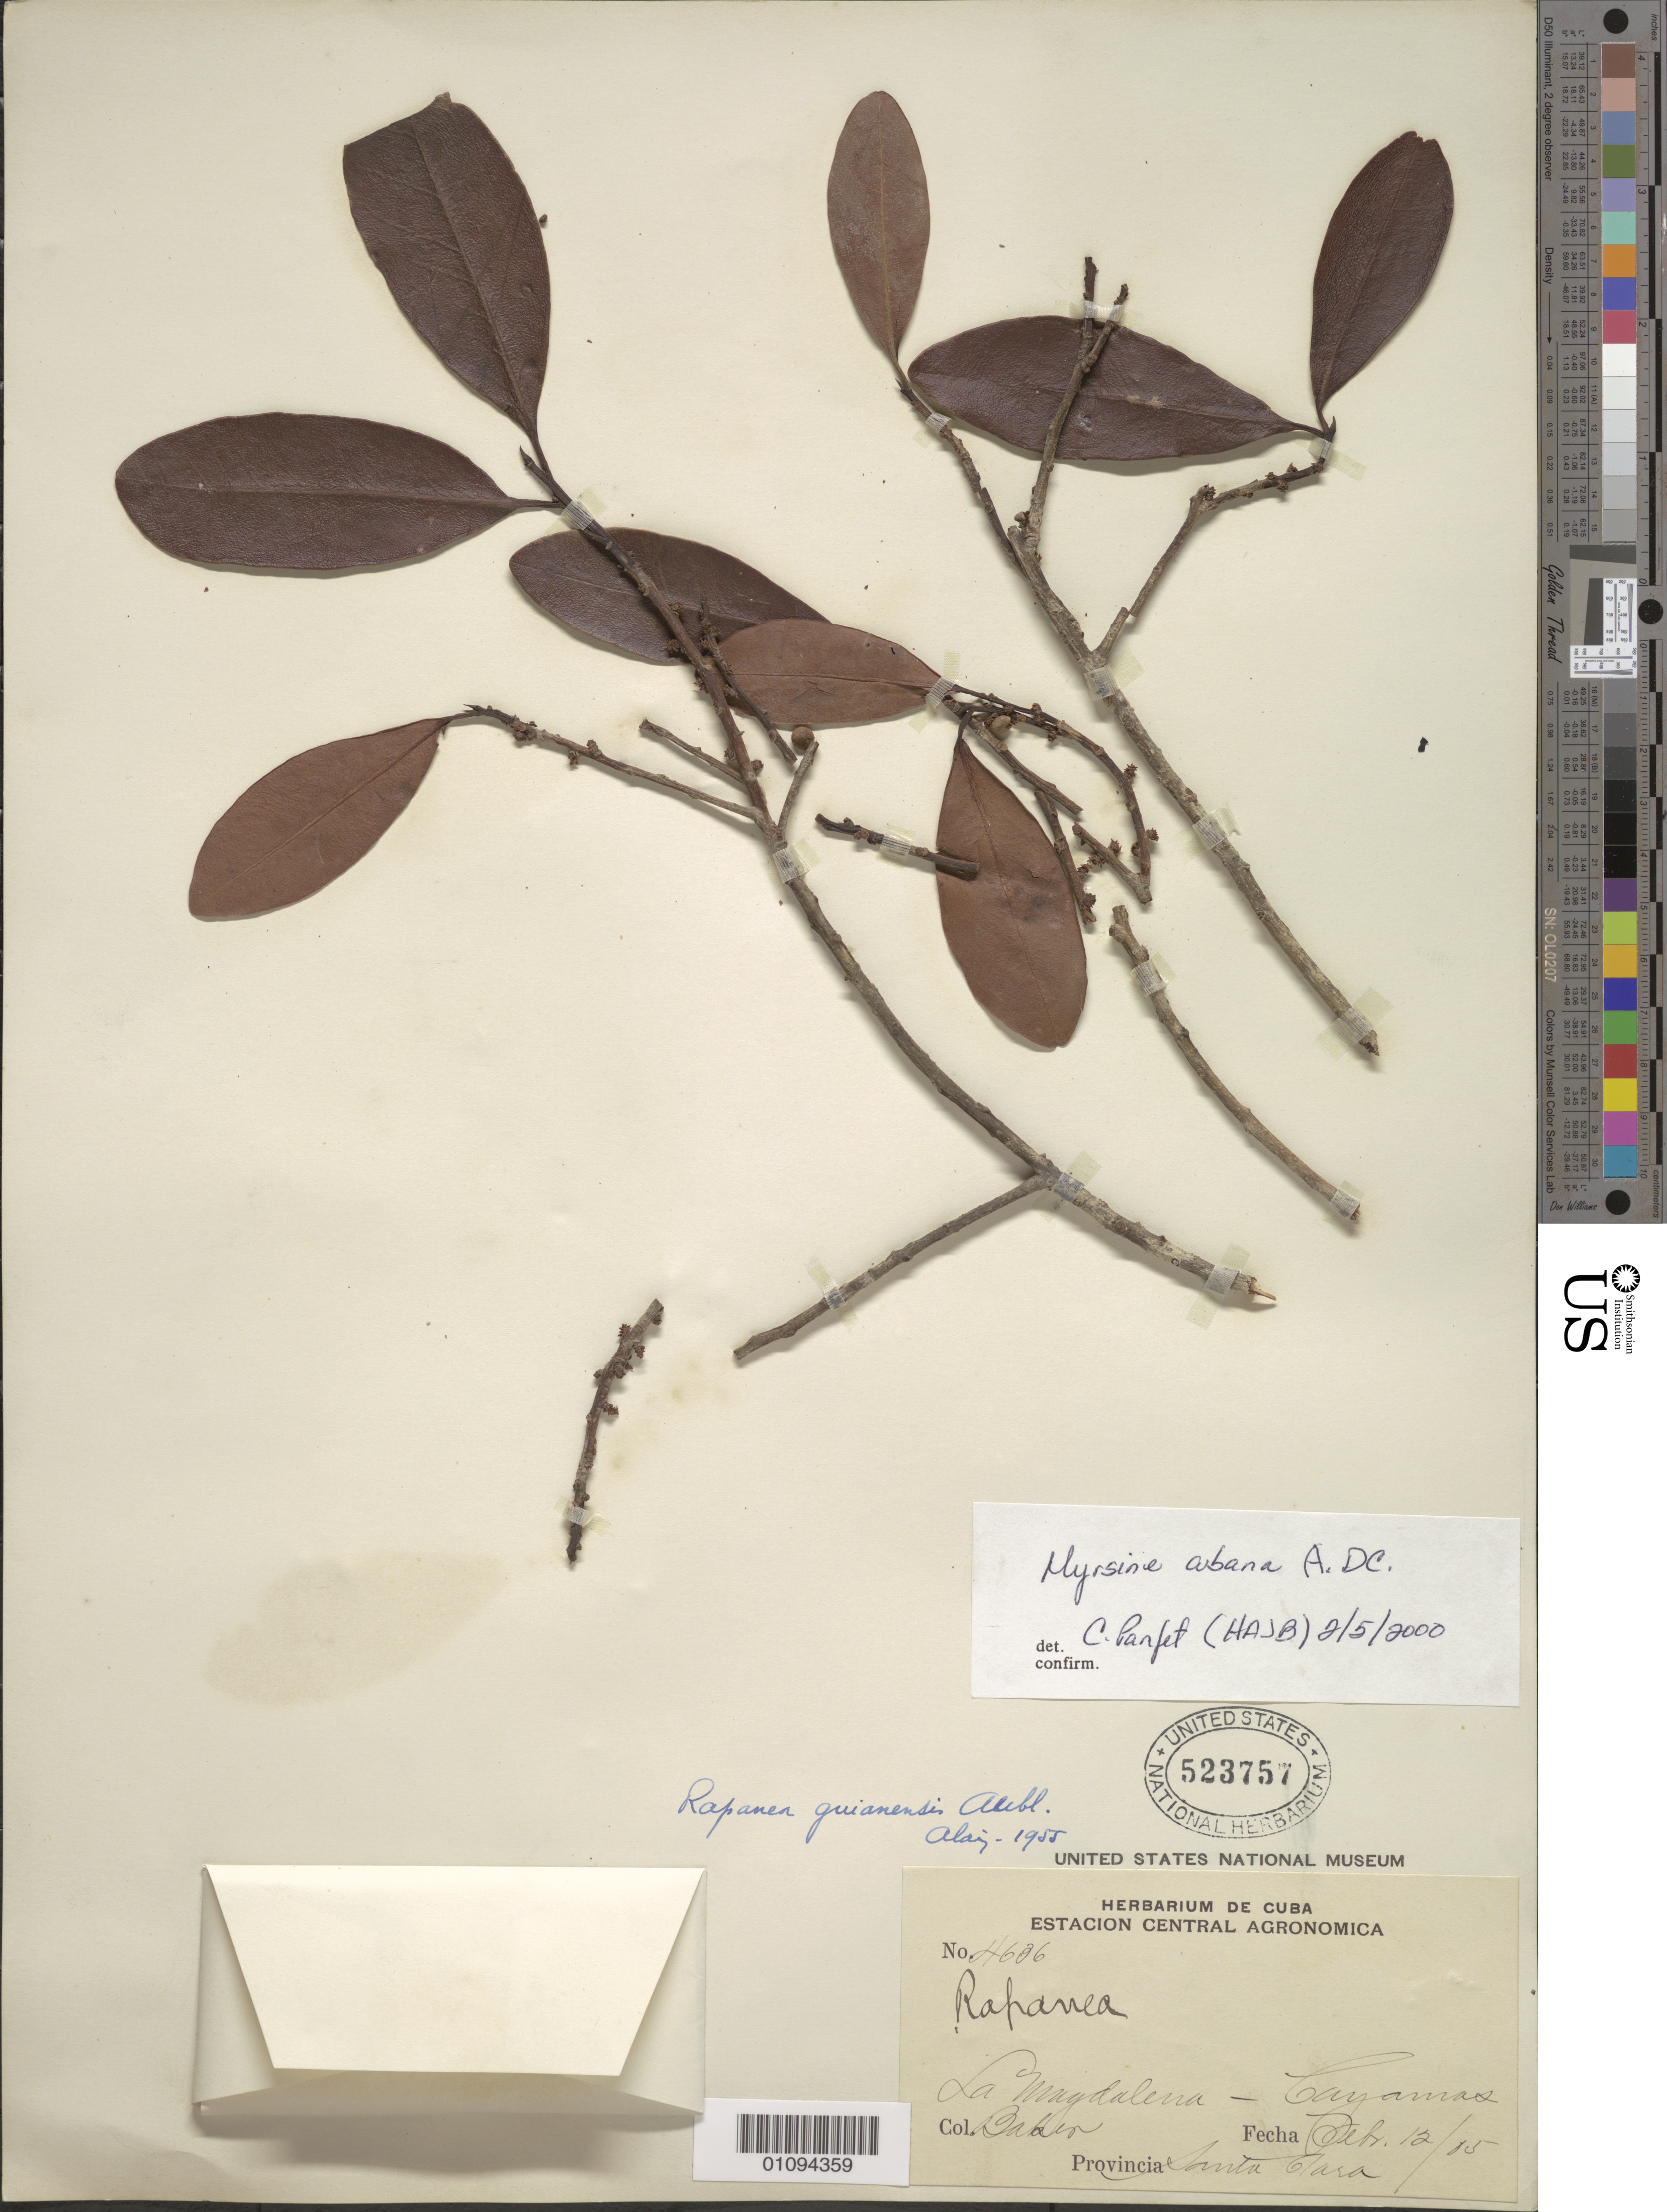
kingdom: Plantae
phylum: Tracheophyta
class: Magnoliopsida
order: Ericales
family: Primulaceae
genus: Myrsine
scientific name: Myrsine cubana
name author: A. DC.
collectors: C. F. Baker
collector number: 4636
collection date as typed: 12 Feb 1905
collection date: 1905-02-12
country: Cuba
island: Cuba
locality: La Magdalena, Cayamas, Santa Clara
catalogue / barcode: US 523757